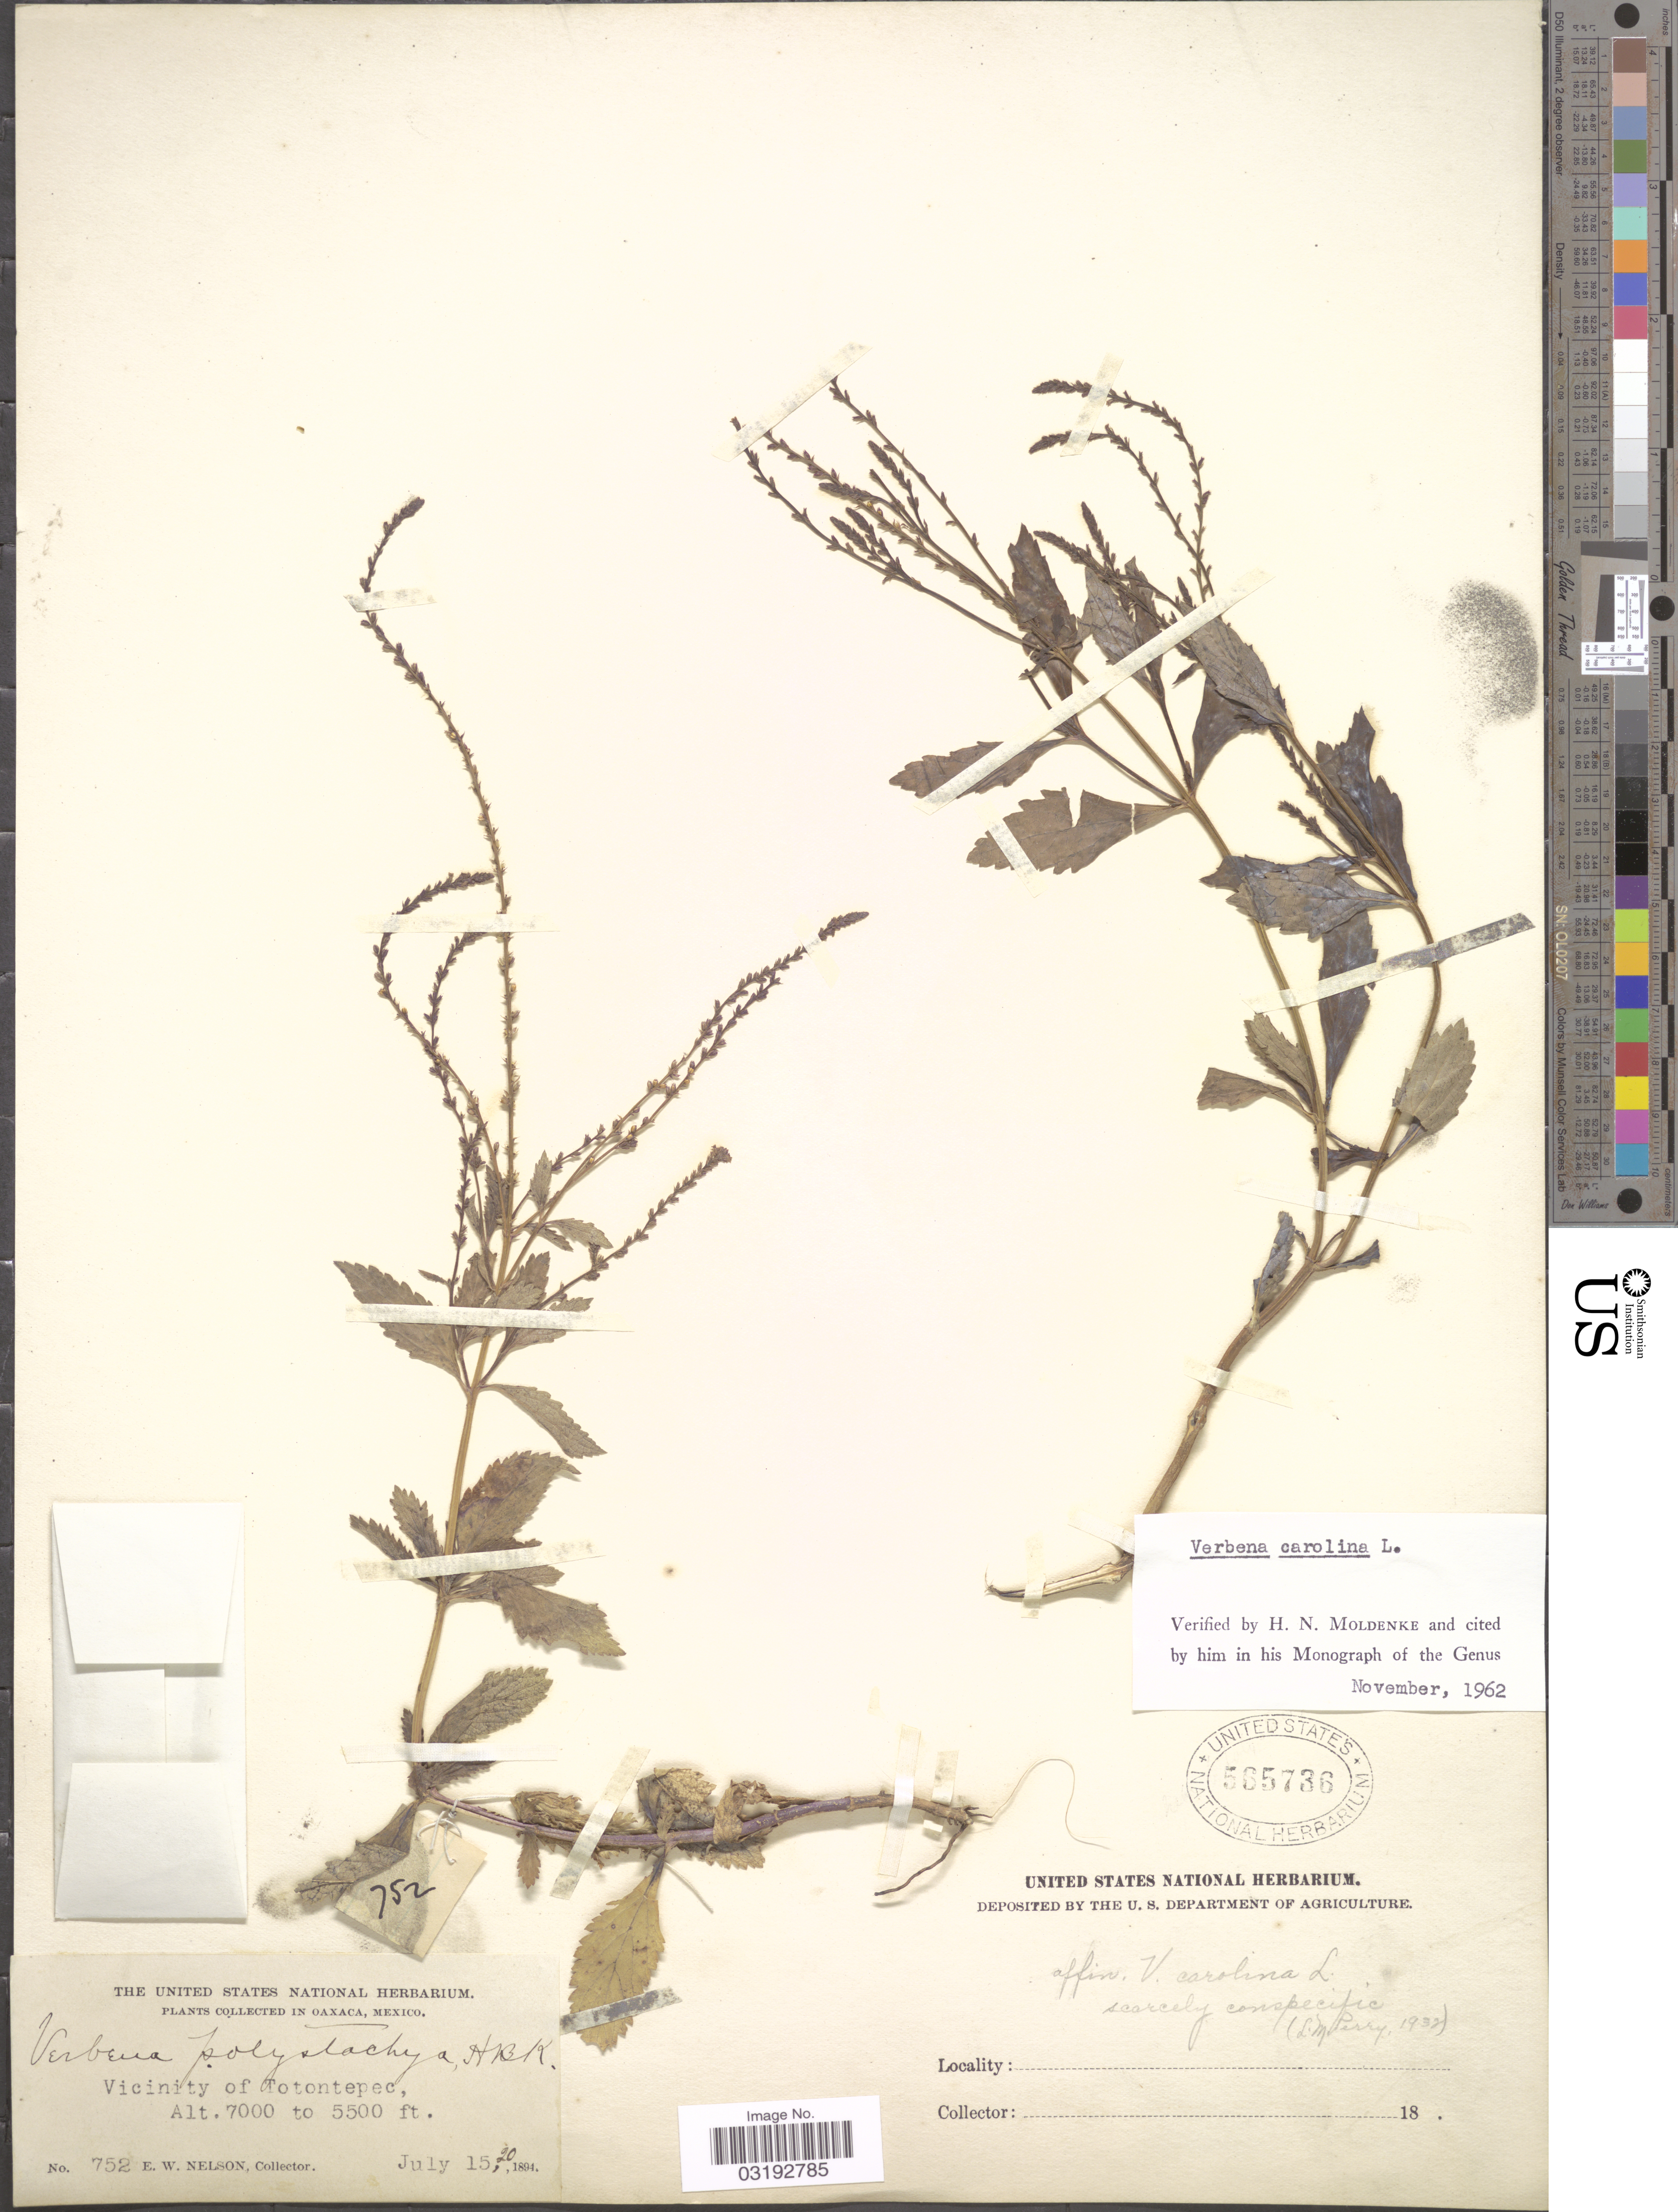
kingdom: Plantae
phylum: Tracheophyta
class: Magnoliopsida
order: Lamiales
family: Verbenaceae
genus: Verbena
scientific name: Verbena carolina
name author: L.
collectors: E. W. Nelson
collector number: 752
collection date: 1894-07-15/1894-07-20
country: Mexico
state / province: Oaxaca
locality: Vicinity of Totontepec.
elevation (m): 1676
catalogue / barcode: US 565736